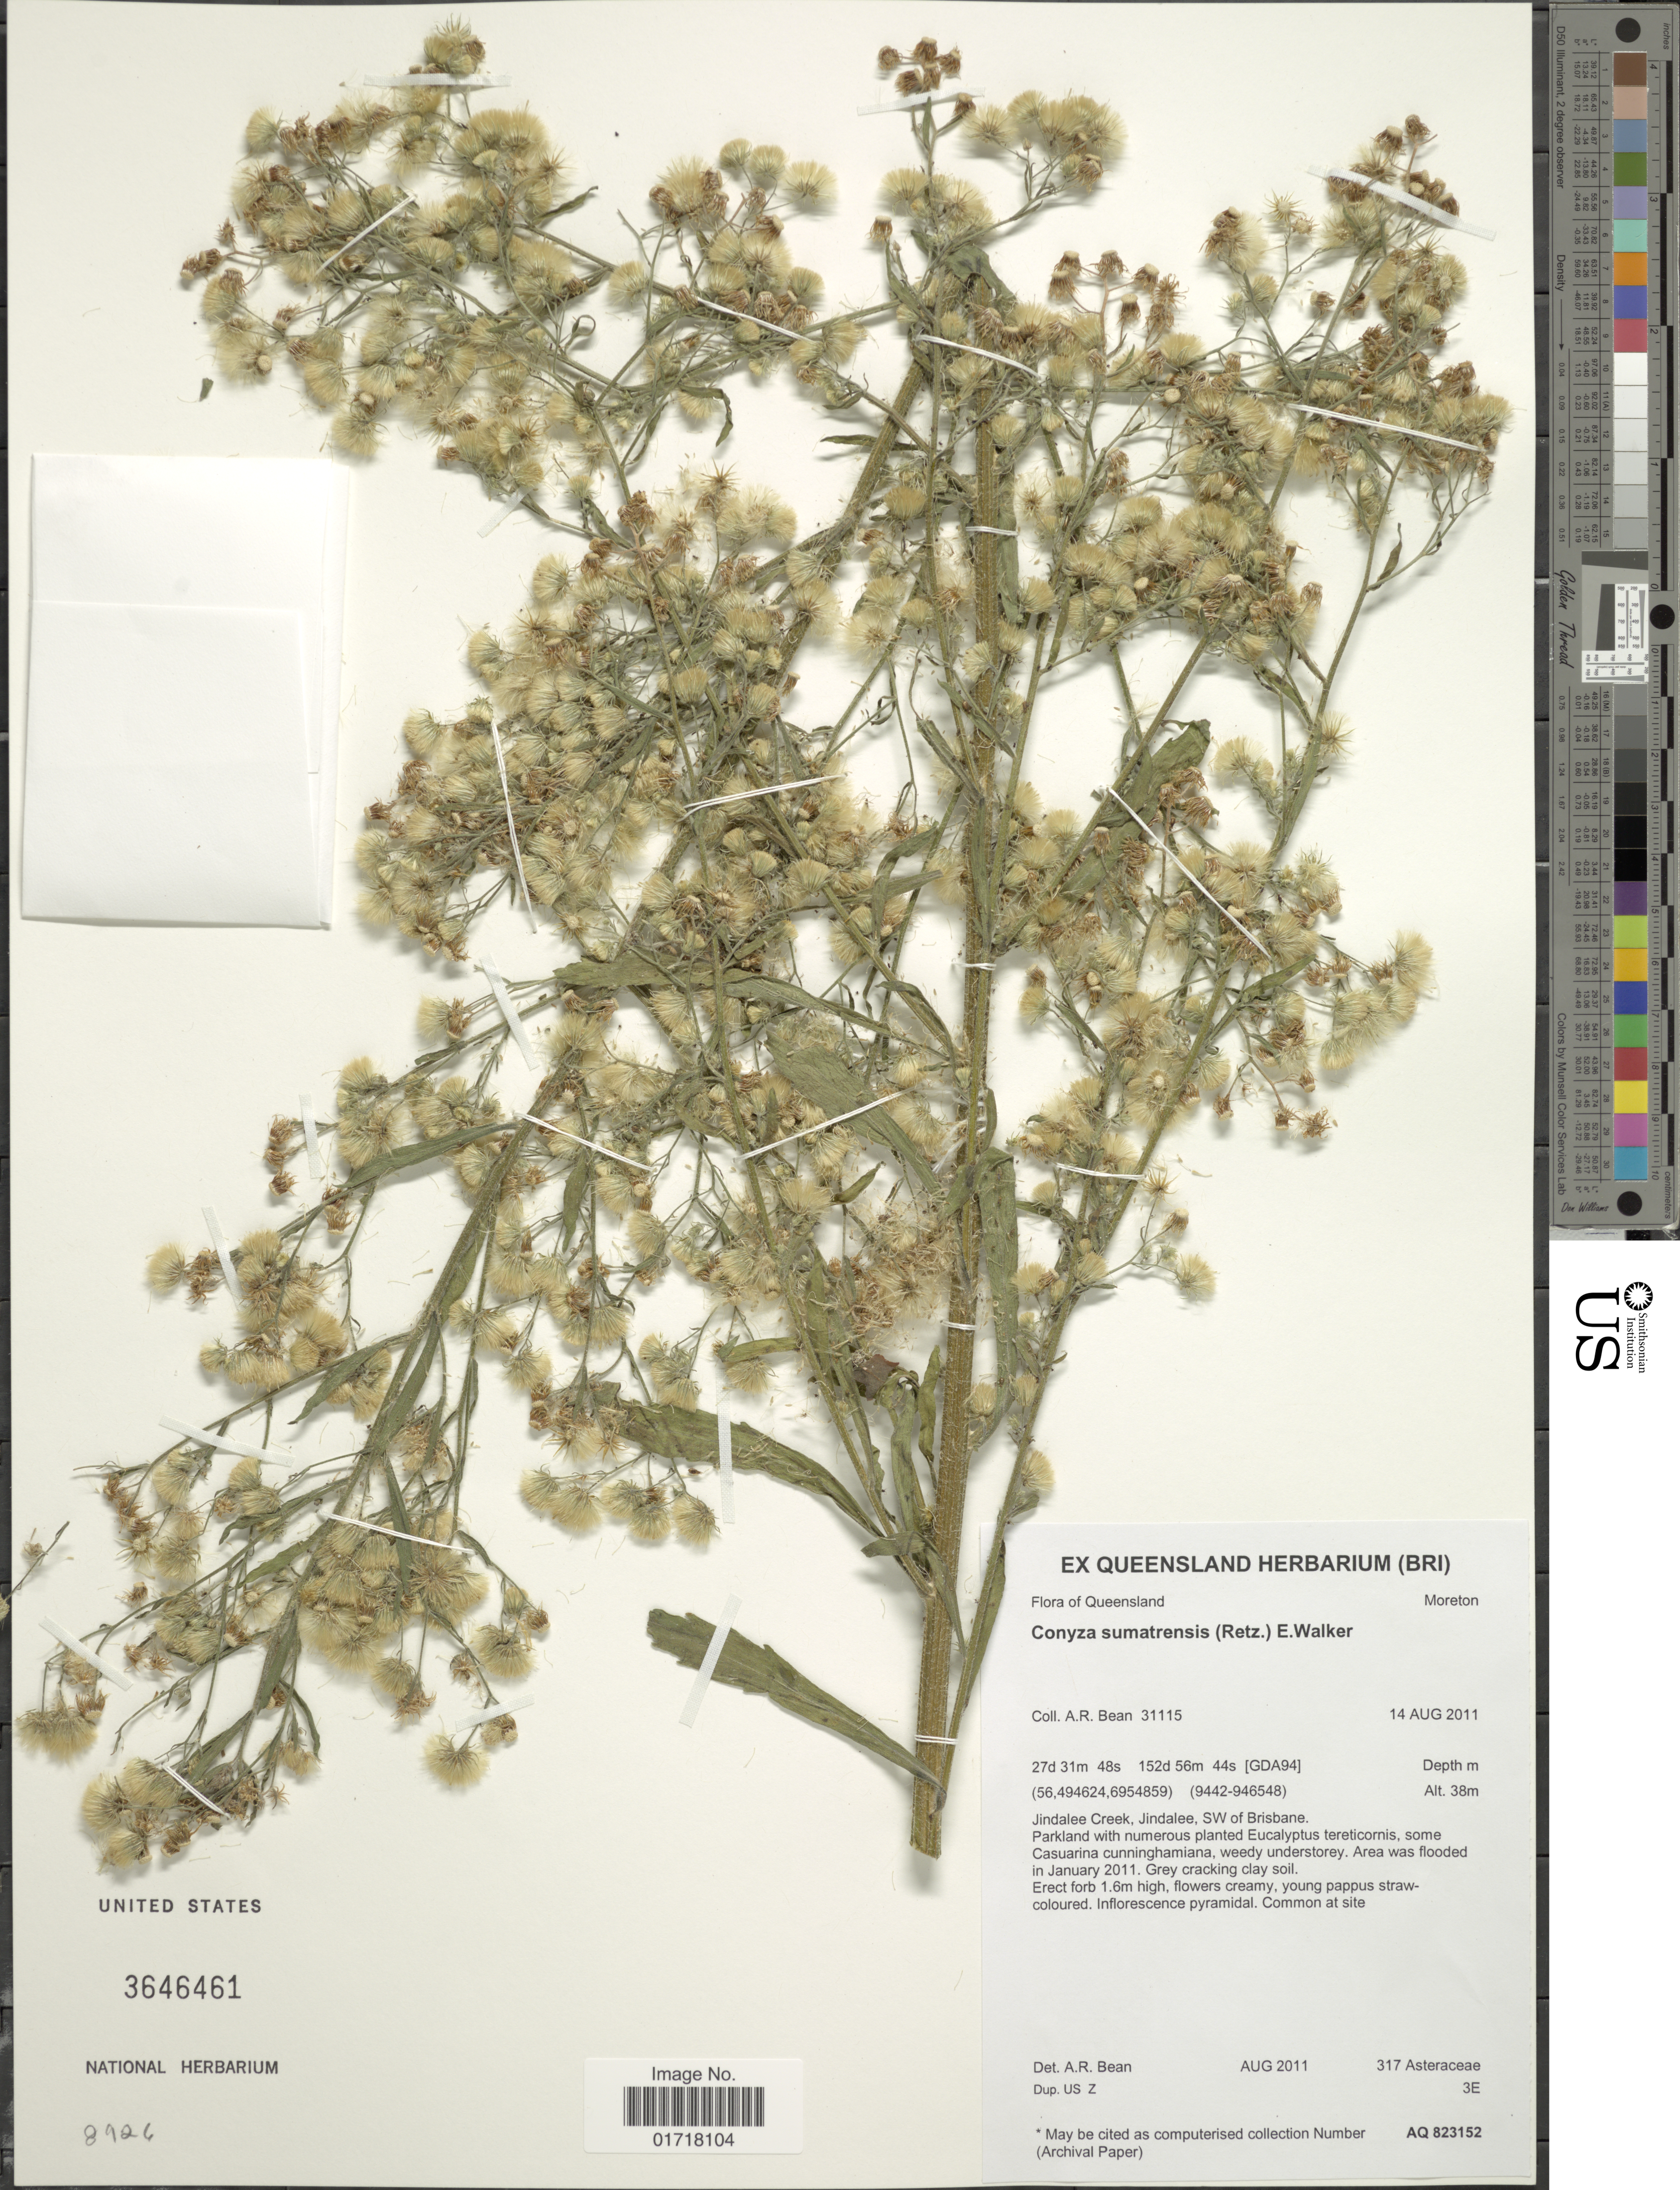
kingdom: Plantae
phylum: Tracheophyta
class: Magnoliopsida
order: Asterales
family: Asteraceae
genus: Conyza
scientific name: Conyza sumatrensis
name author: (Retz.) E. Walker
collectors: A. R. Bean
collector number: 31115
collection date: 2011-08-14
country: Australia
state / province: Queensland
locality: Queensland, Moreton, Jindalee Creek, Jindalee, SW of Brisbane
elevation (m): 38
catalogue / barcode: US 3646461